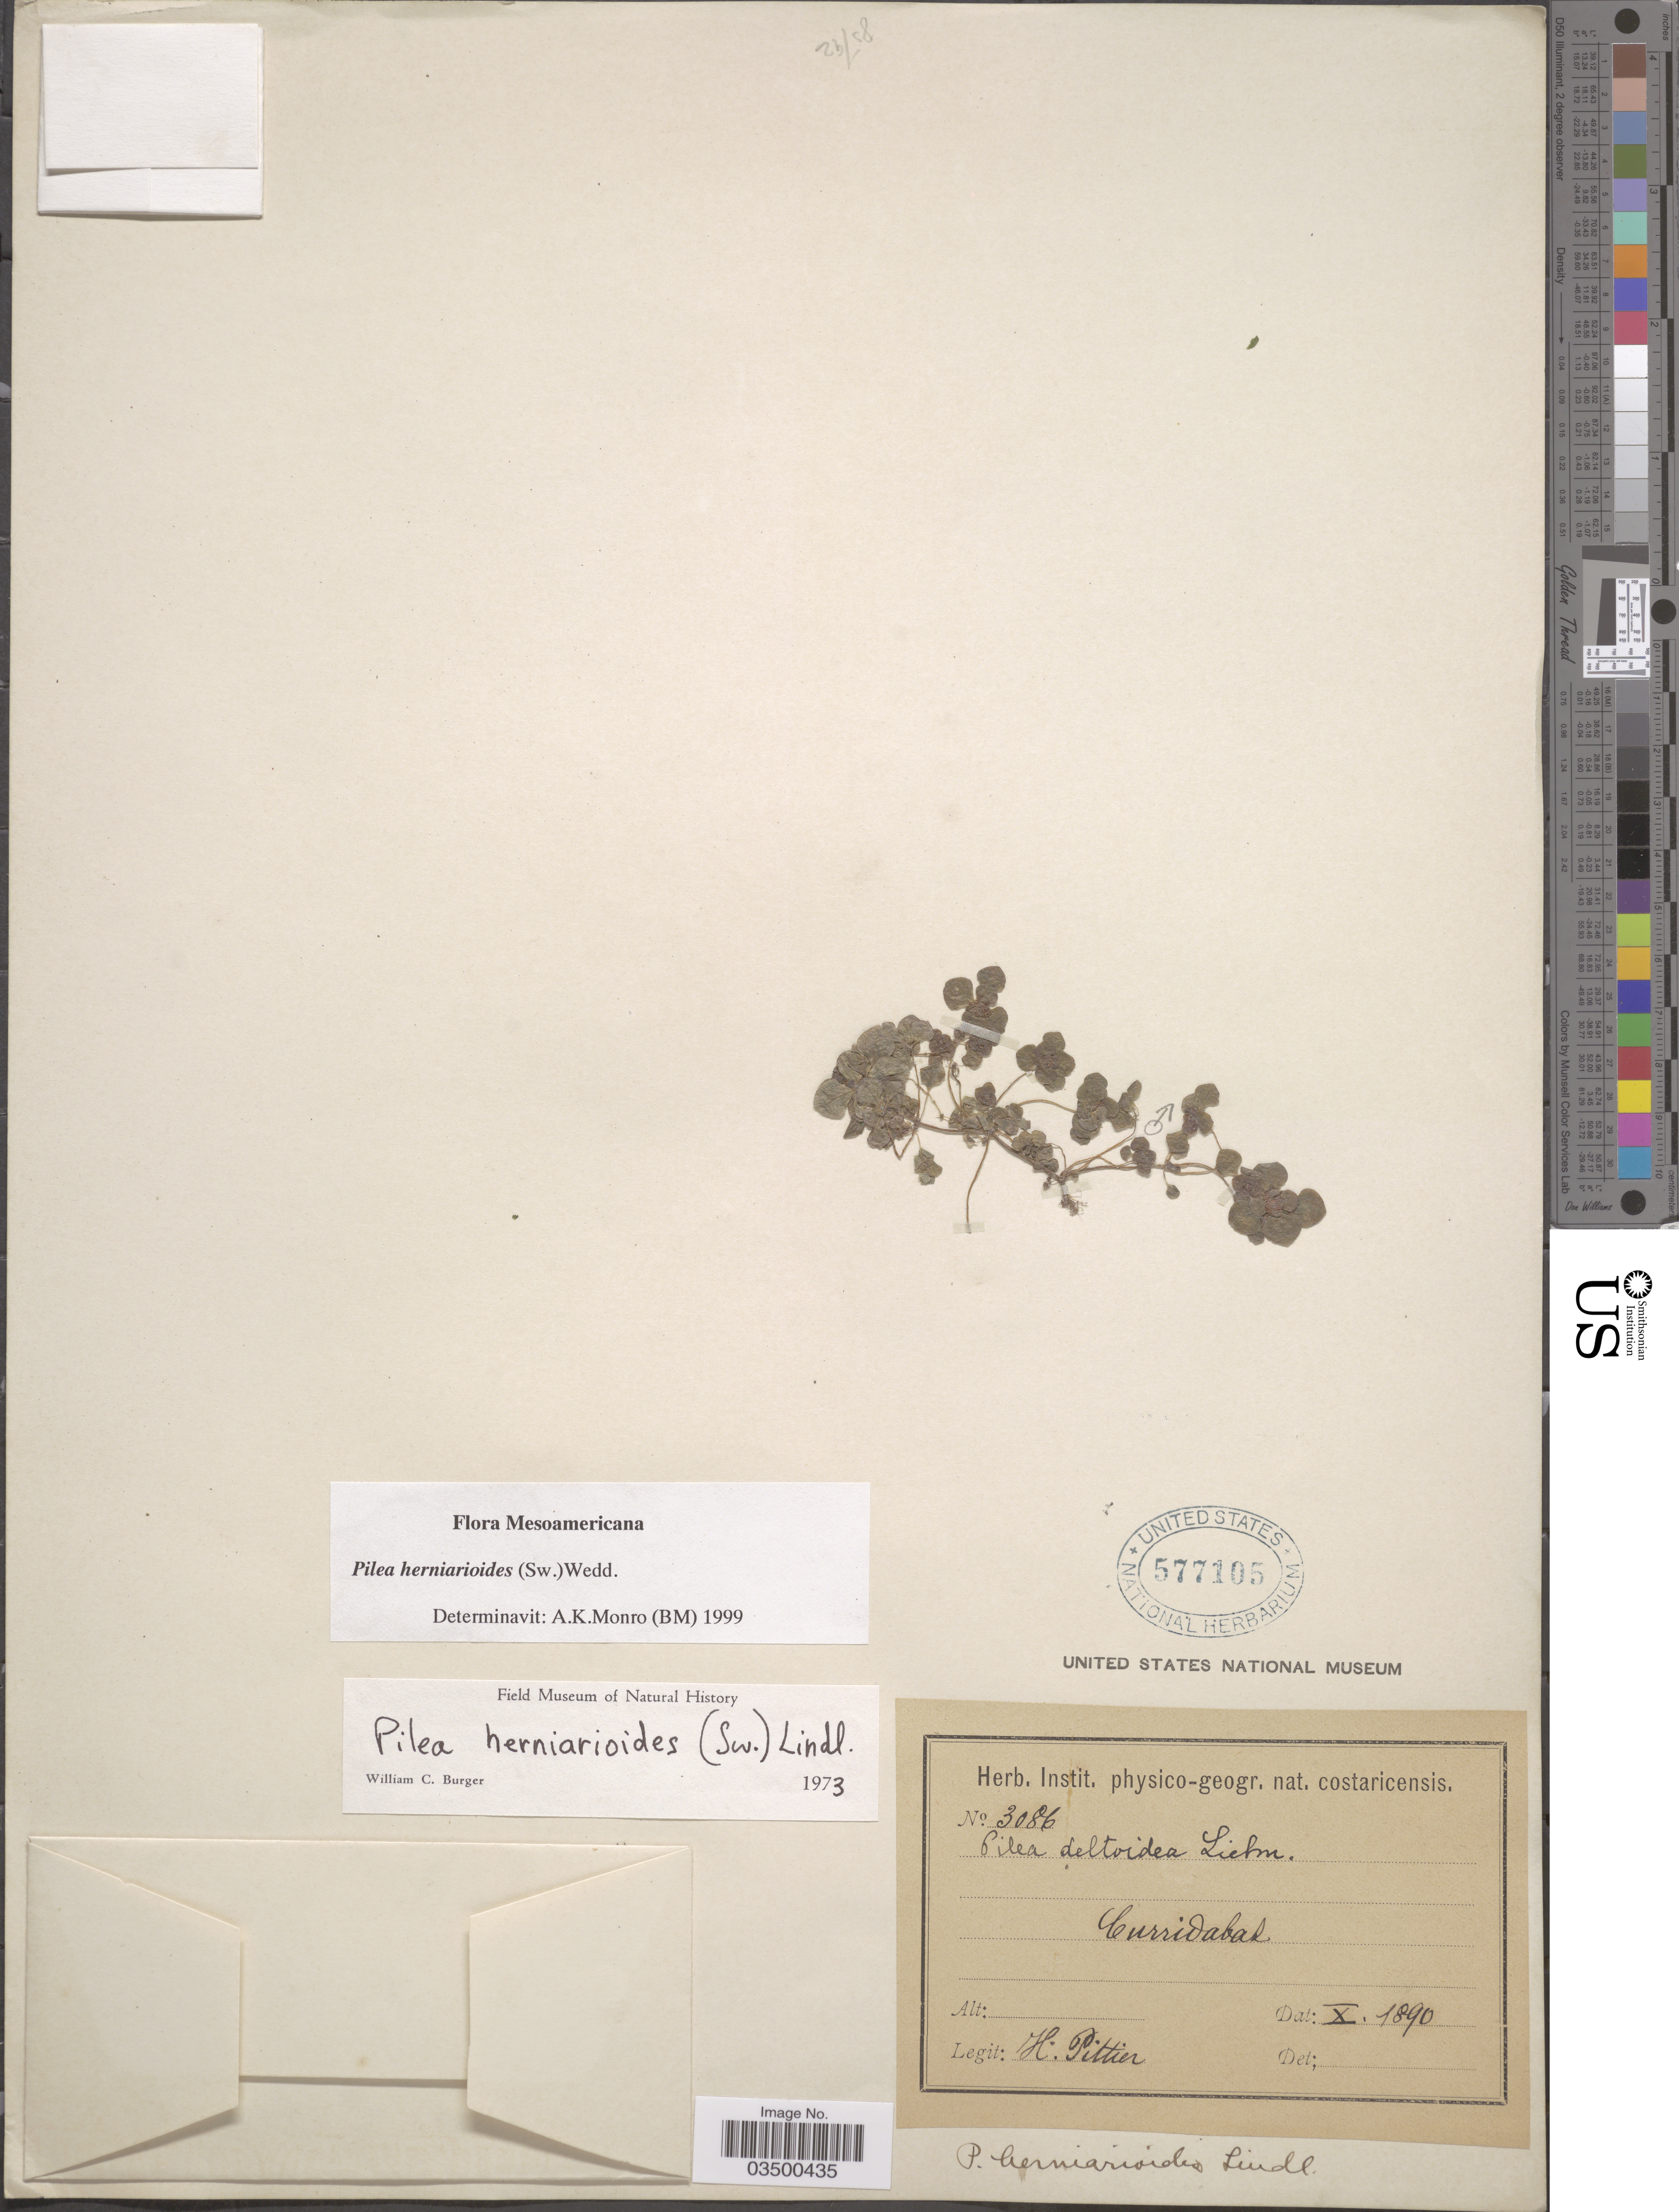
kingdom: Plantae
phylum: Tracheophyta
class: Magnoliopsida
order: Rosales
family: Urticaceae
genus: Pilea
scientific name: Pilea herniarioides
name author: (Sw.) Lindl.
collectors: H. F. Pittier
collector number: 3086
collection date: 1890-10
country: Costa Rica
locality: Curridabat.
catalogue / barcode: US 577105